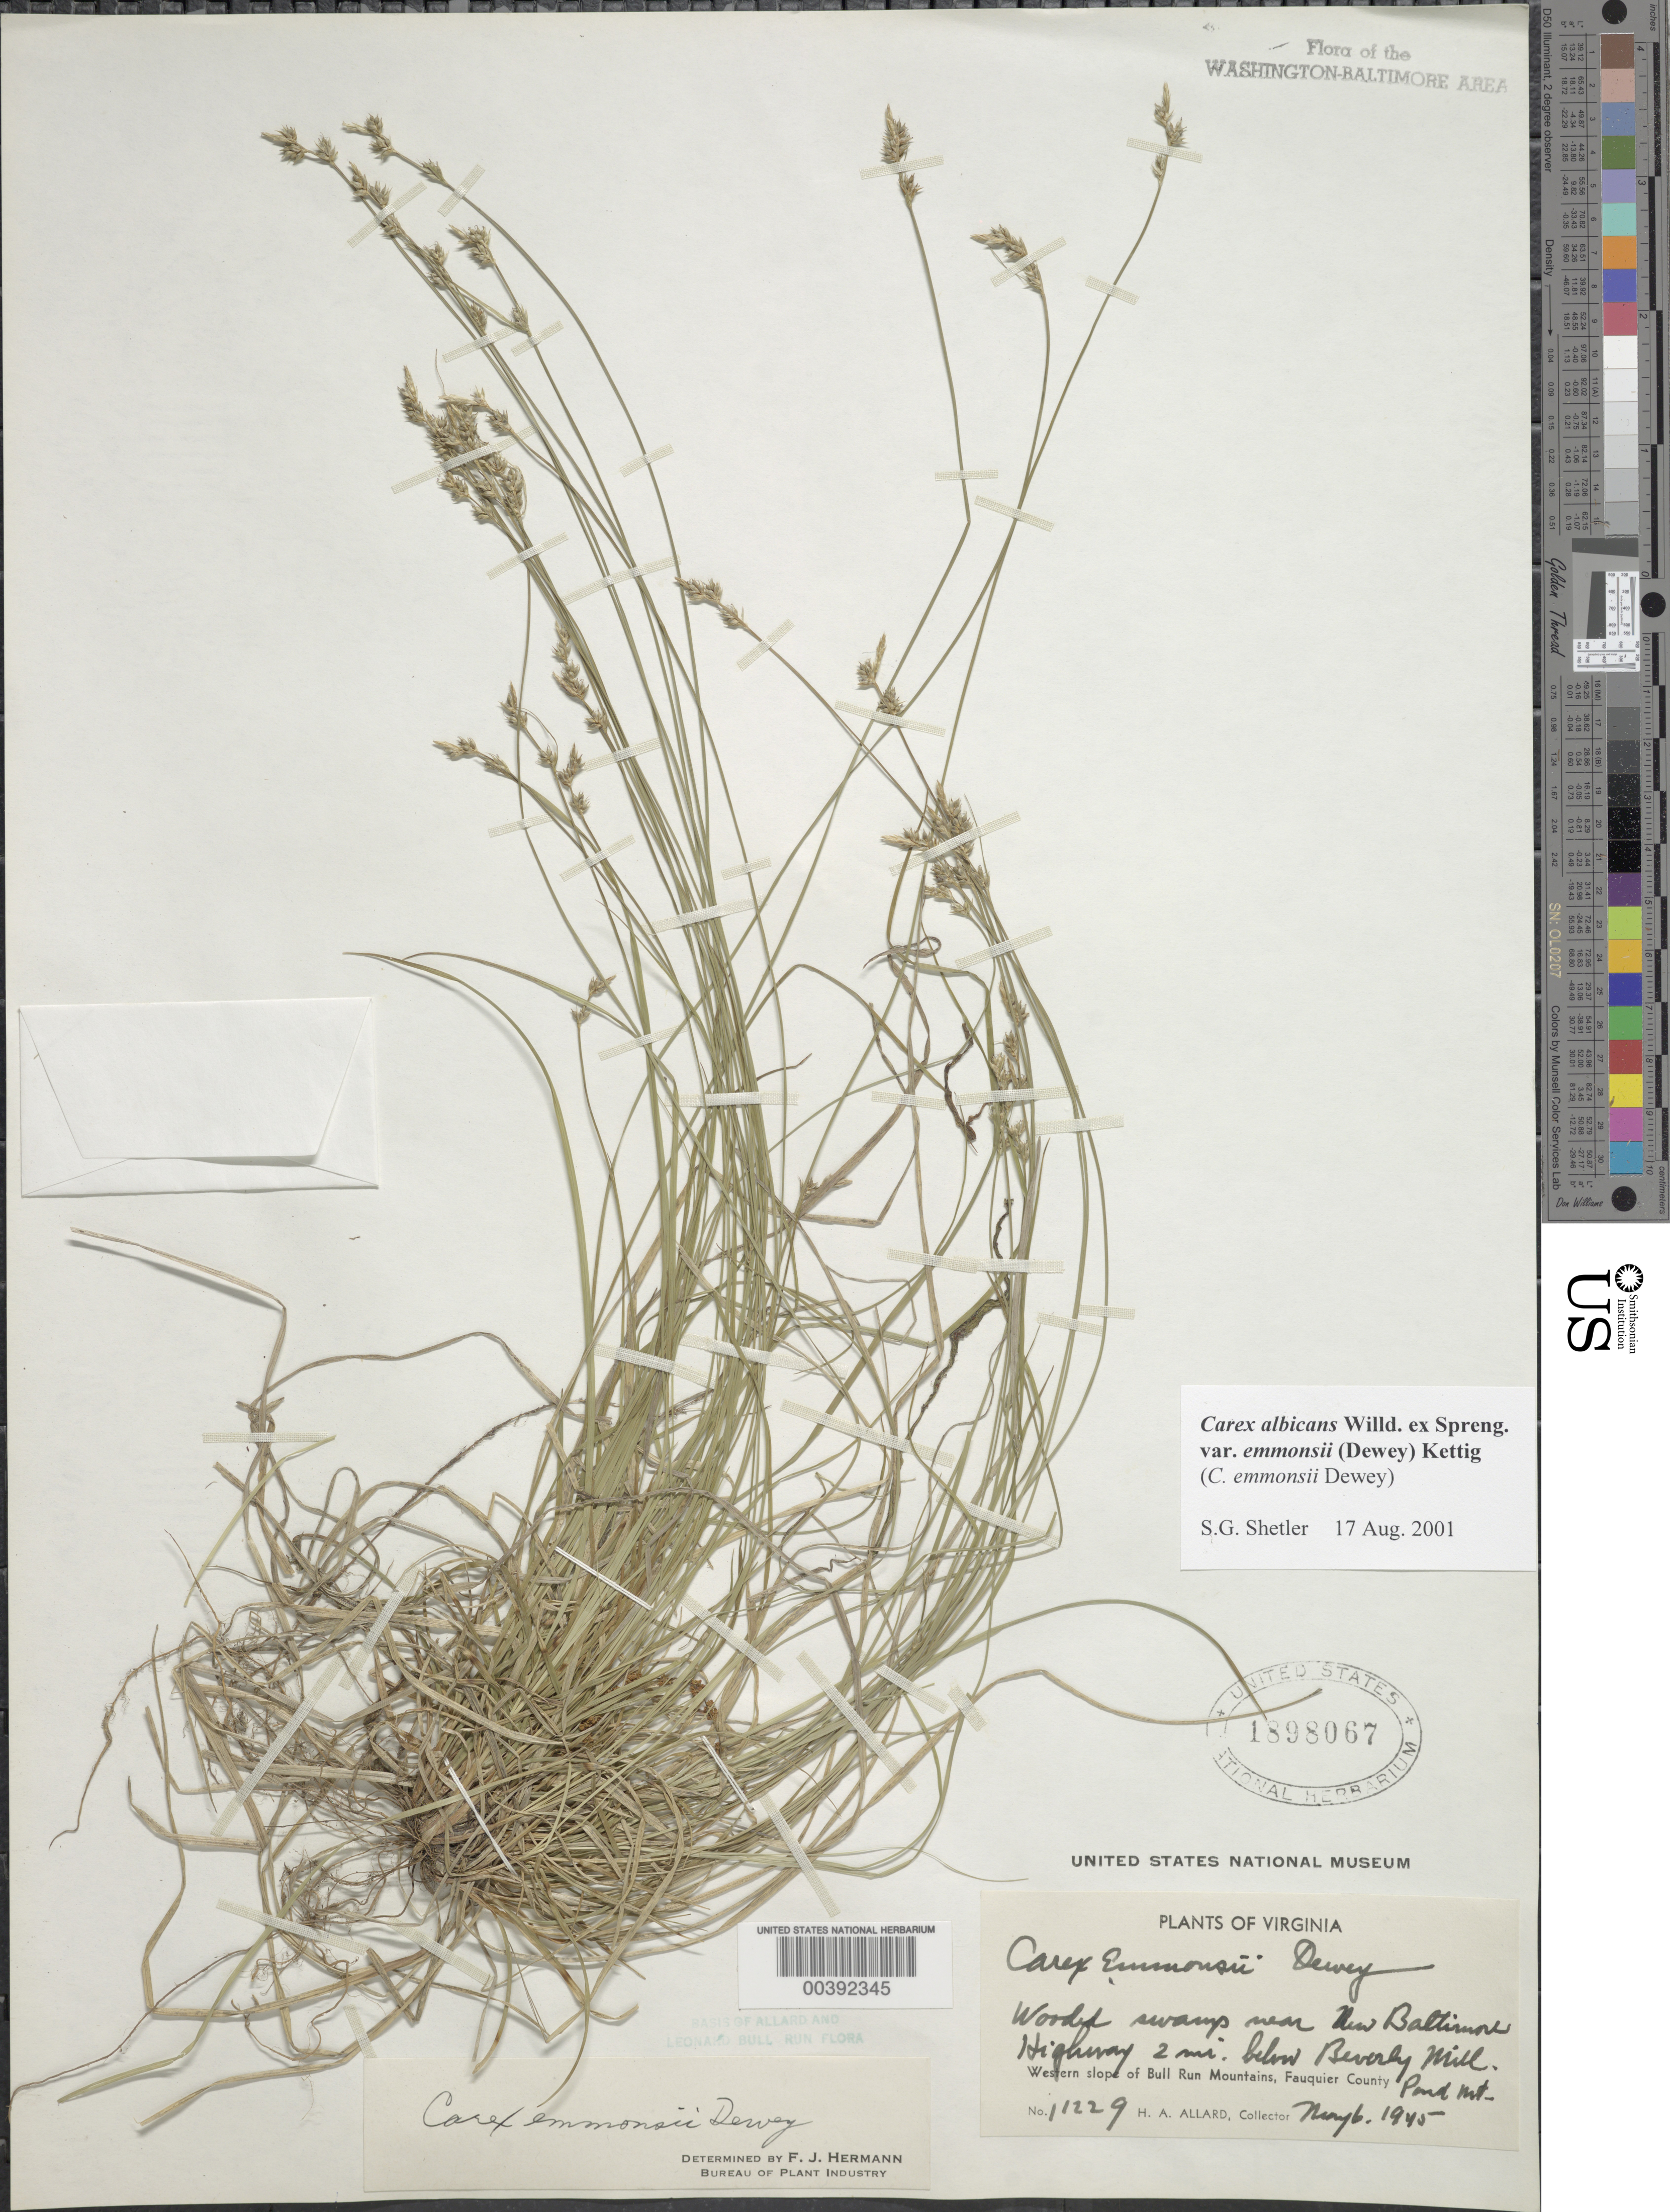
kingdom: Plantae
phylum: Tracheophyta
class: Liliopsida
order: Poales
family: Cyperaceae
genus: Carex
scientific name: Carex emmonsii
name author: Dewey ex Torr.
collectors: H. A. Allard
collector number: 11229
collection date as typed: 06 May 1945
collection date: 1945-05-06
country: United States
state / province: Virginia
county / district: Fauquier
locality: Below Beverley Mill, near New Baltimore Highway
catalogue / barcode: US 1898067